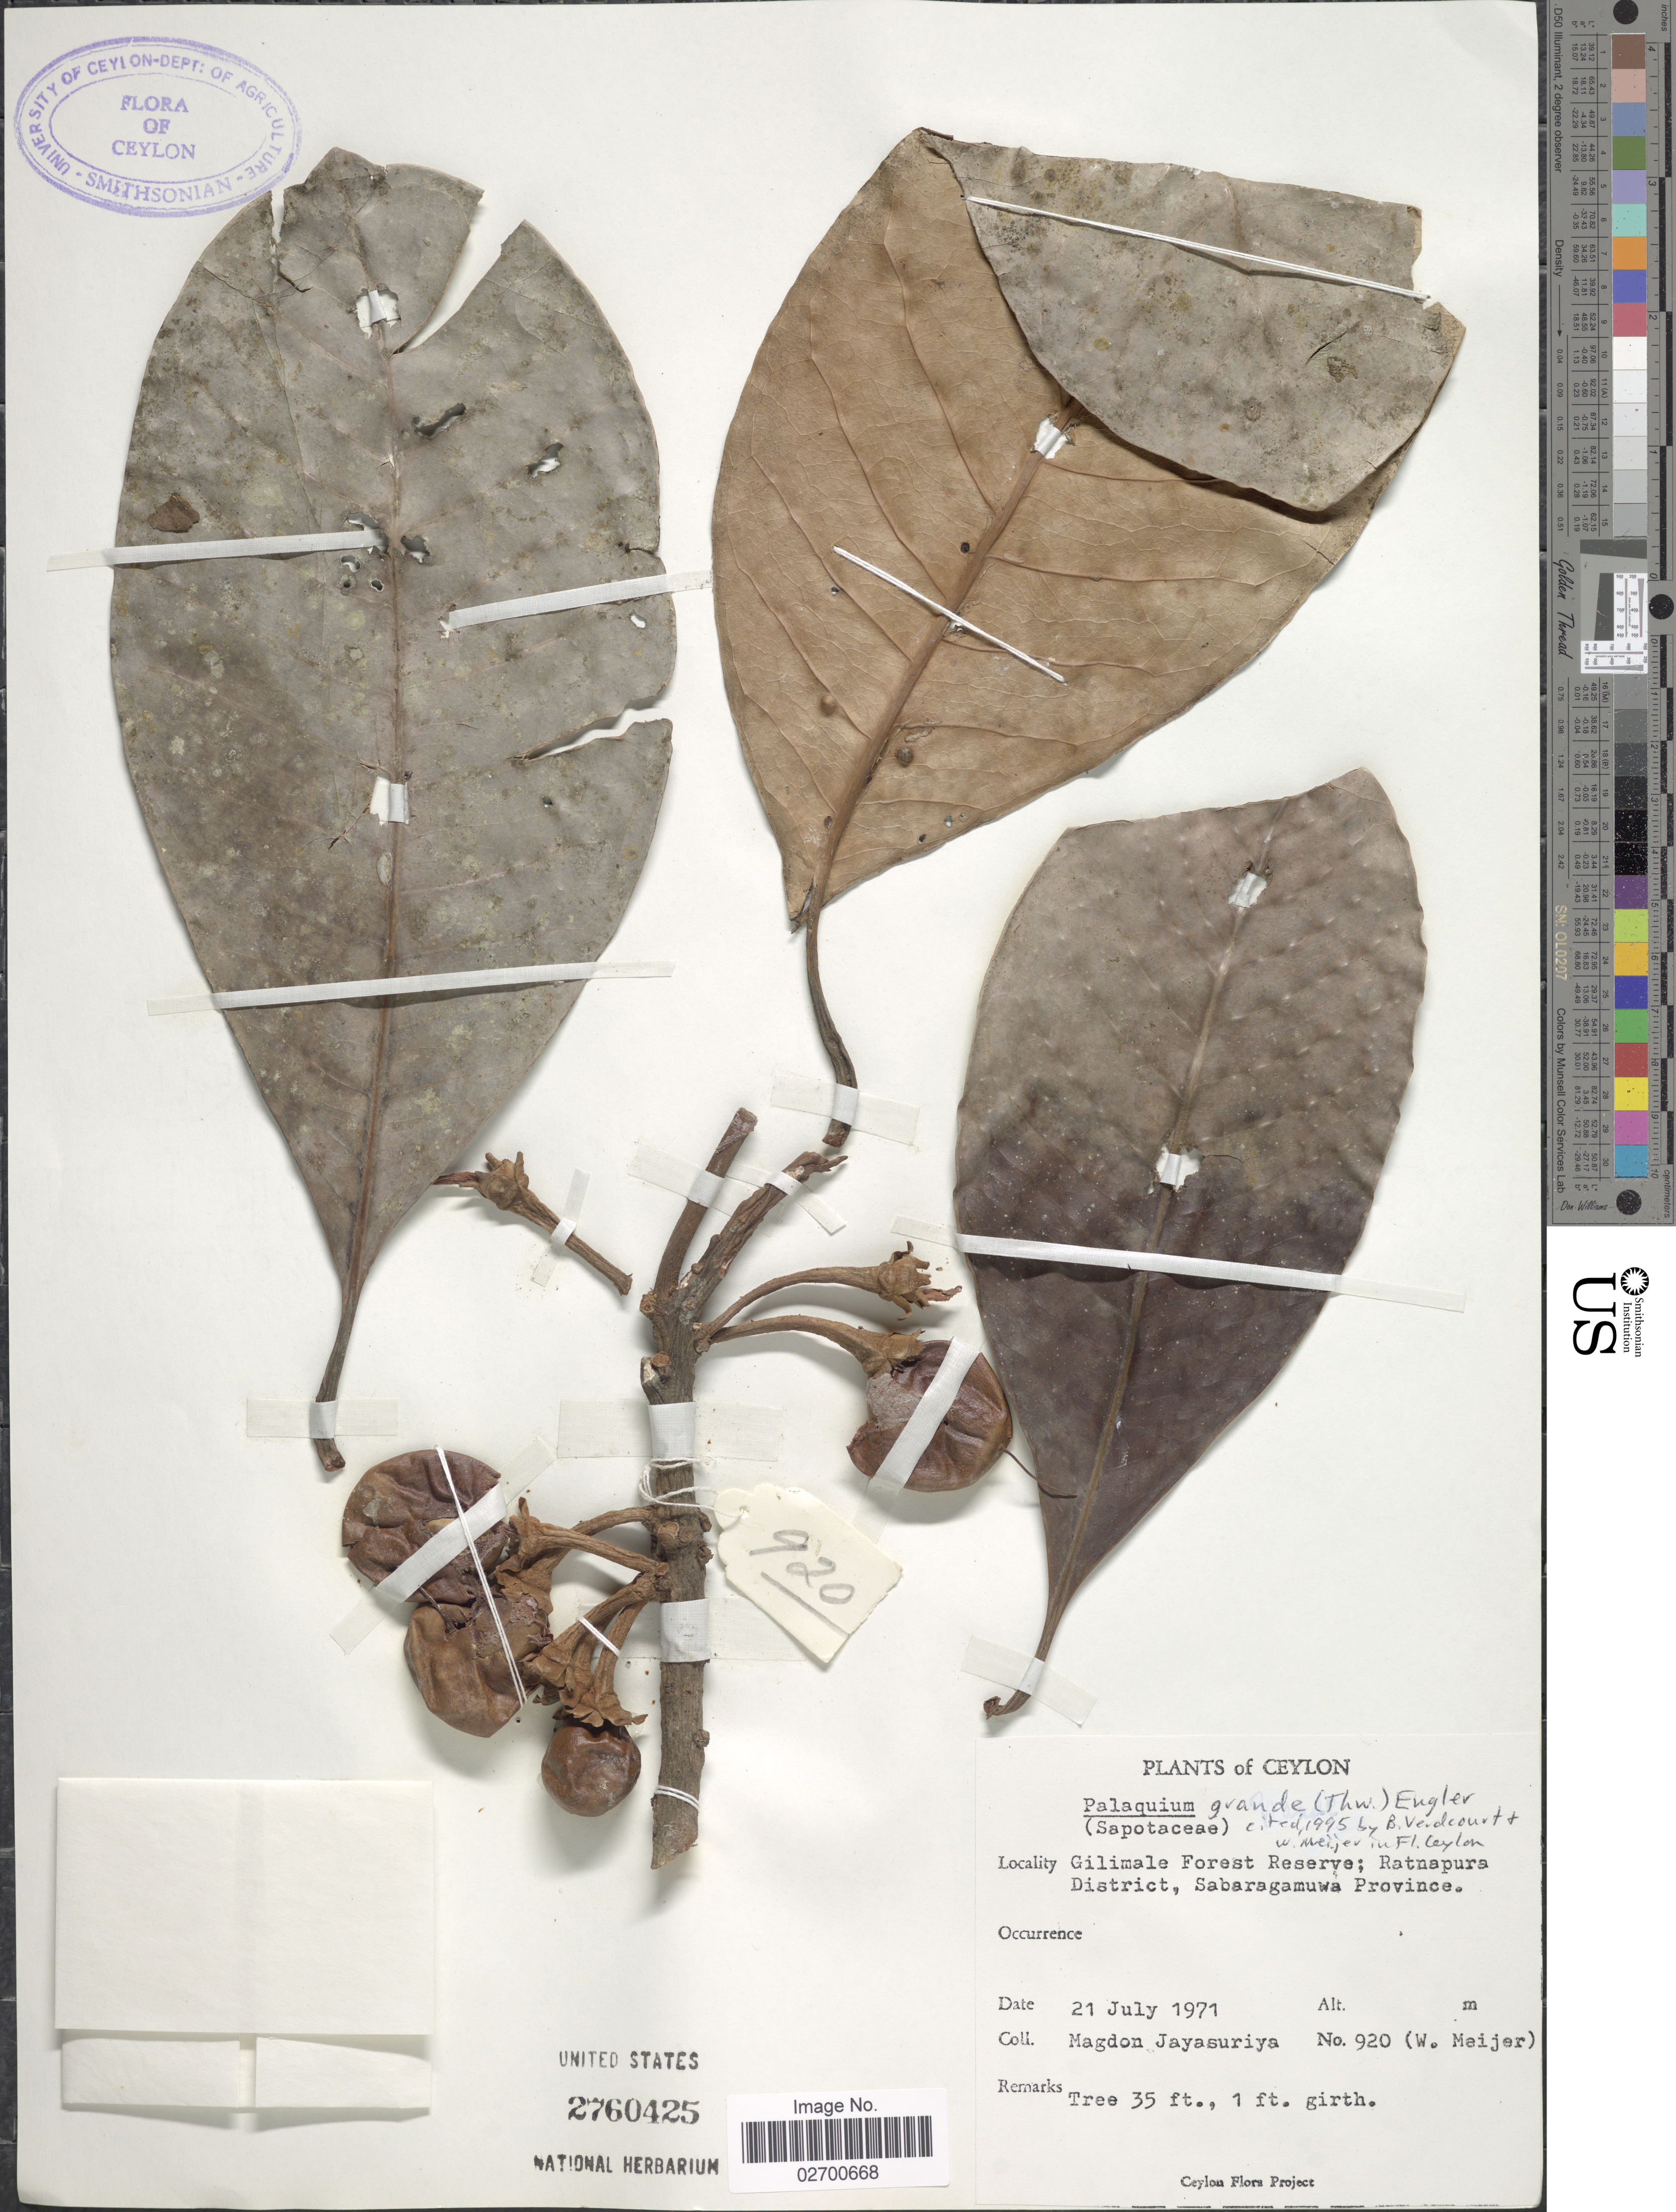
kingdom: Plantae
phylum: Tracheophyta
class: Magnoliopsida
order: Ericales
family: Sapotaceae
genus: Palaquium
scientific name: Palaquium grande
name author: (Thwaites) Engl.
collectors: A. H. Jayasuriya & W. Meijer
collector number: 920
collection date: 1971-07-21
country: Sri Lanka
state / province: Sabaragamuwa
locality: Gilimale Forest Reserve; Ratnapura District, Sabaragamuwa Province. Ceylon.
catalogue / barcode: US 2760425